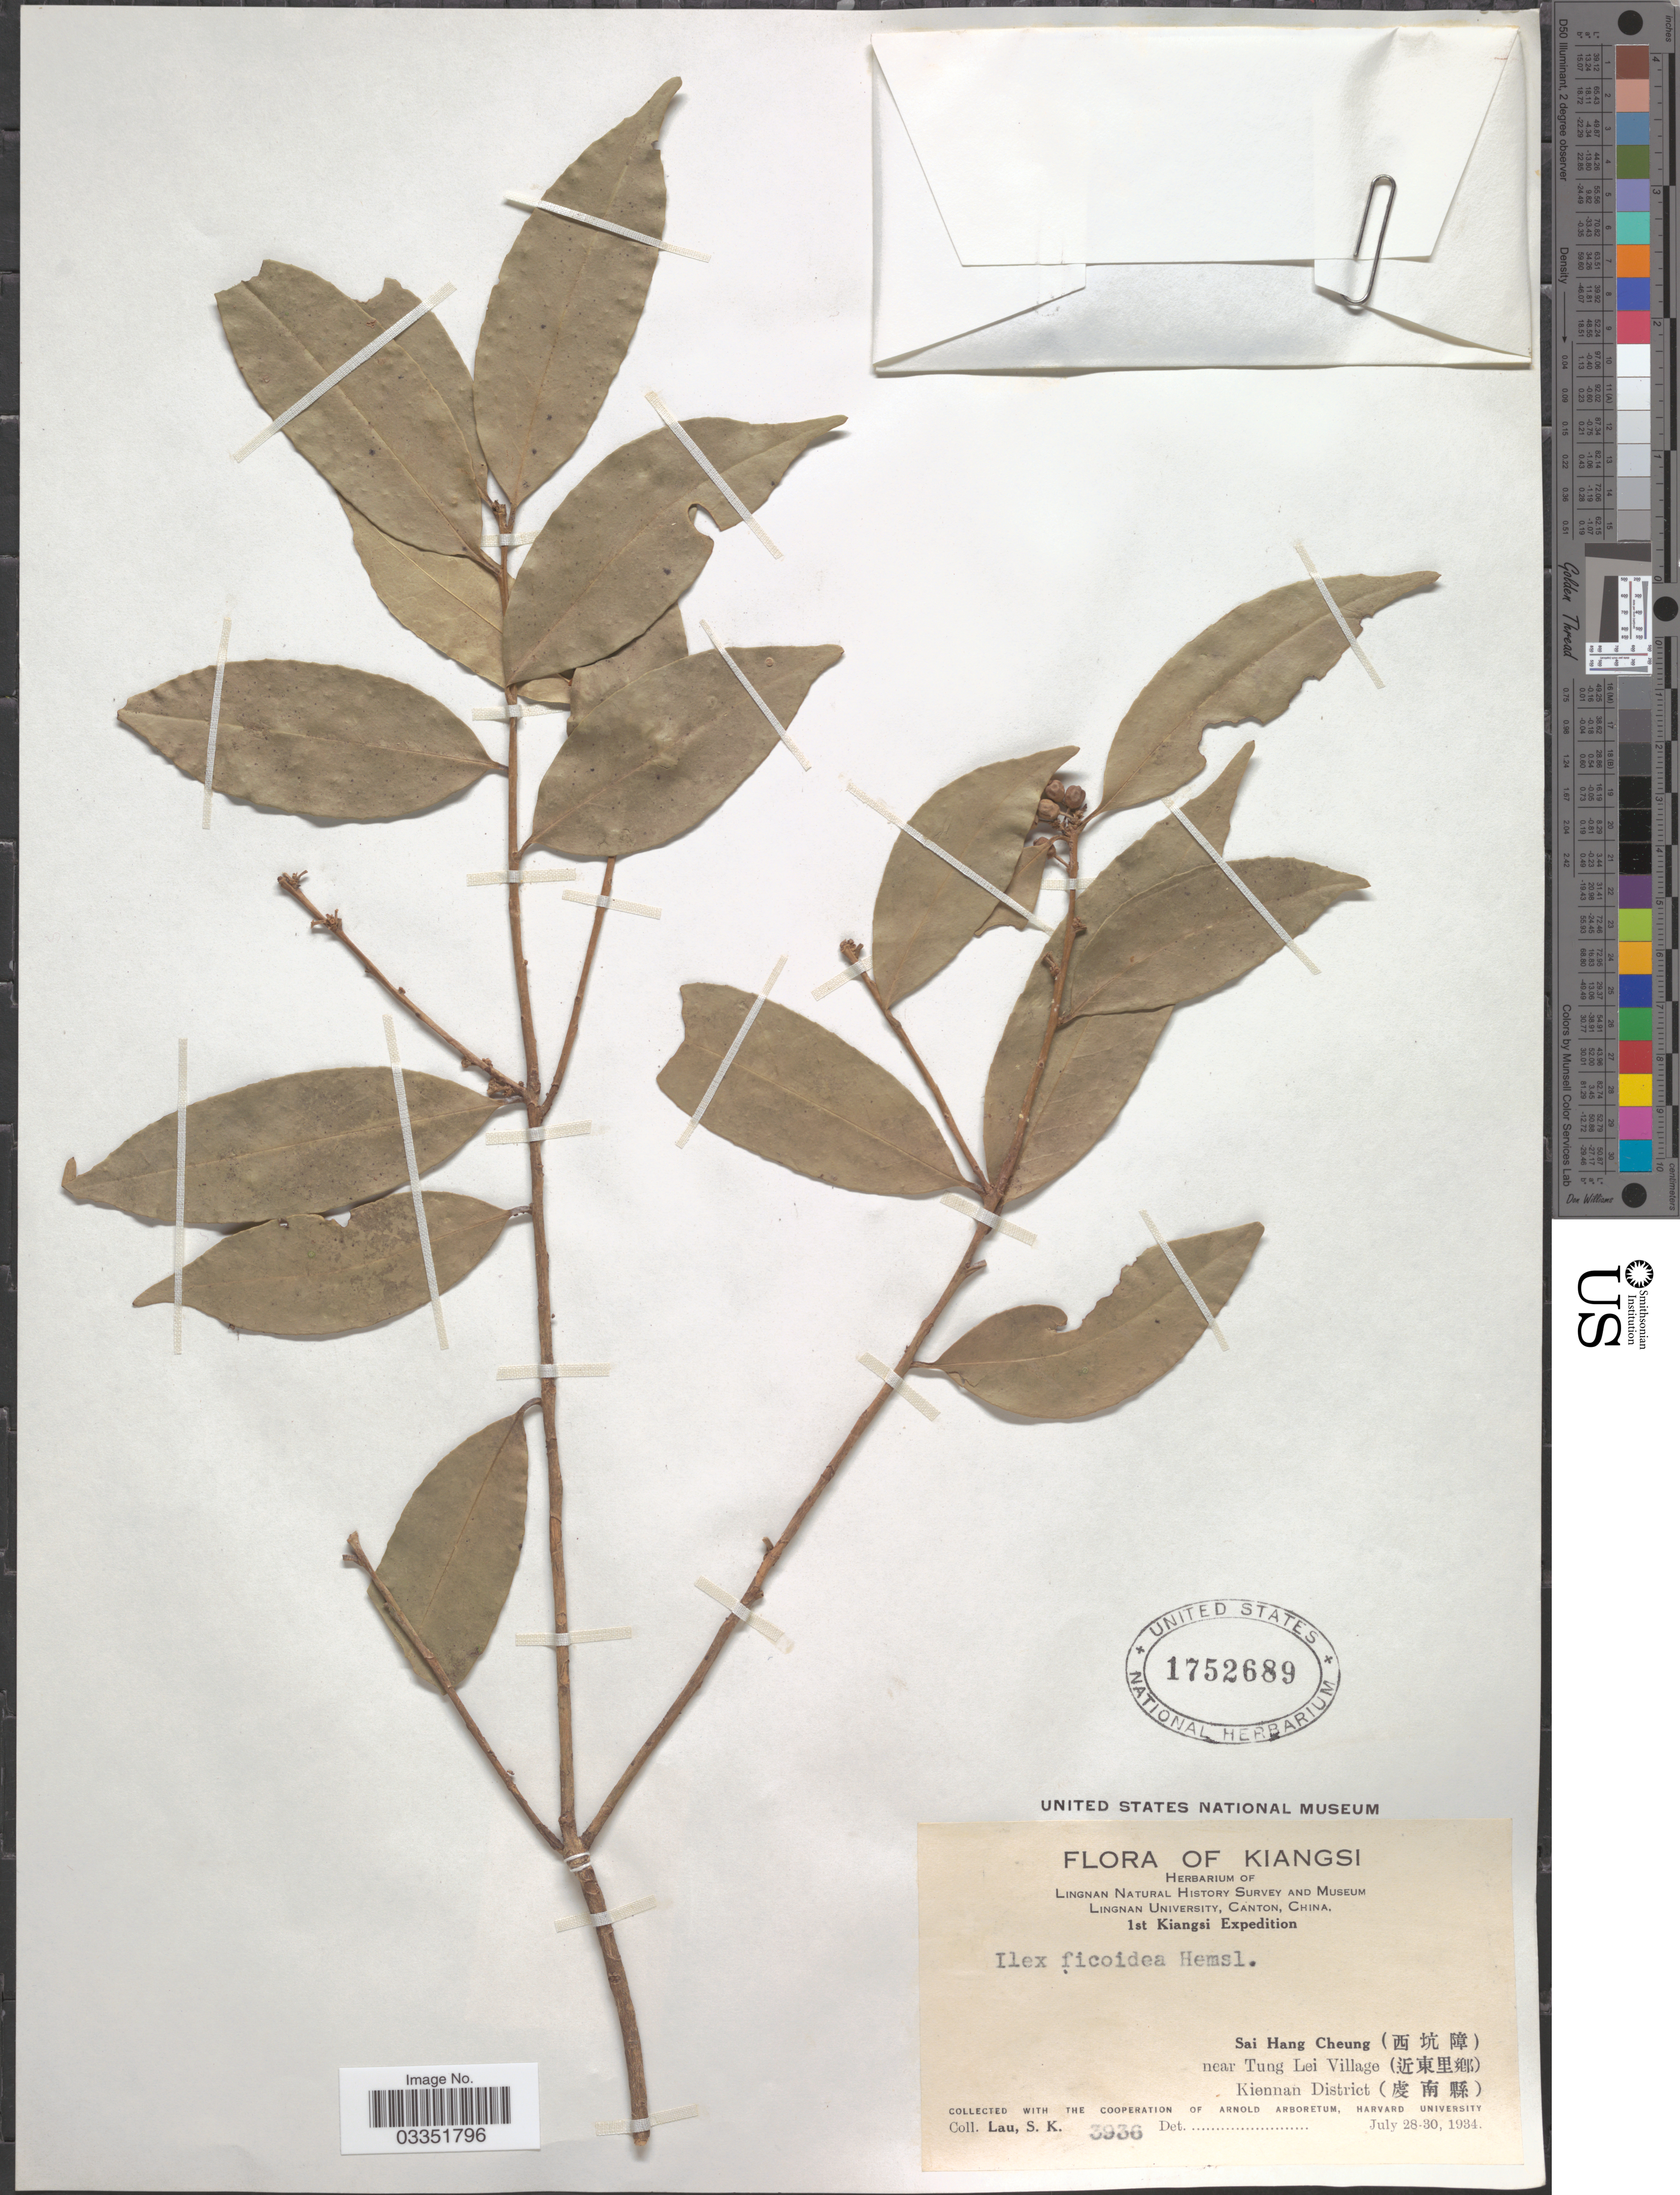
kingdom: Plantae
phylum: Tracheophyta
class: Magnoliopsida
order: Aquifoliales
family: Aquifoliaceae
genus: Ilex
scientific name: Ilex ficoidea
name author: Hemsl.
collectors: S. K. Lau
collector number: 3936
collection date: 1934-07-28/1934-07-30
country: China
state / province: Jiangxi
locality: Kiangsi. Sai Hang Cheung (X), near Tung Lei Village (X), Kiennan District (X).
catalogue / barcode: US 1752689